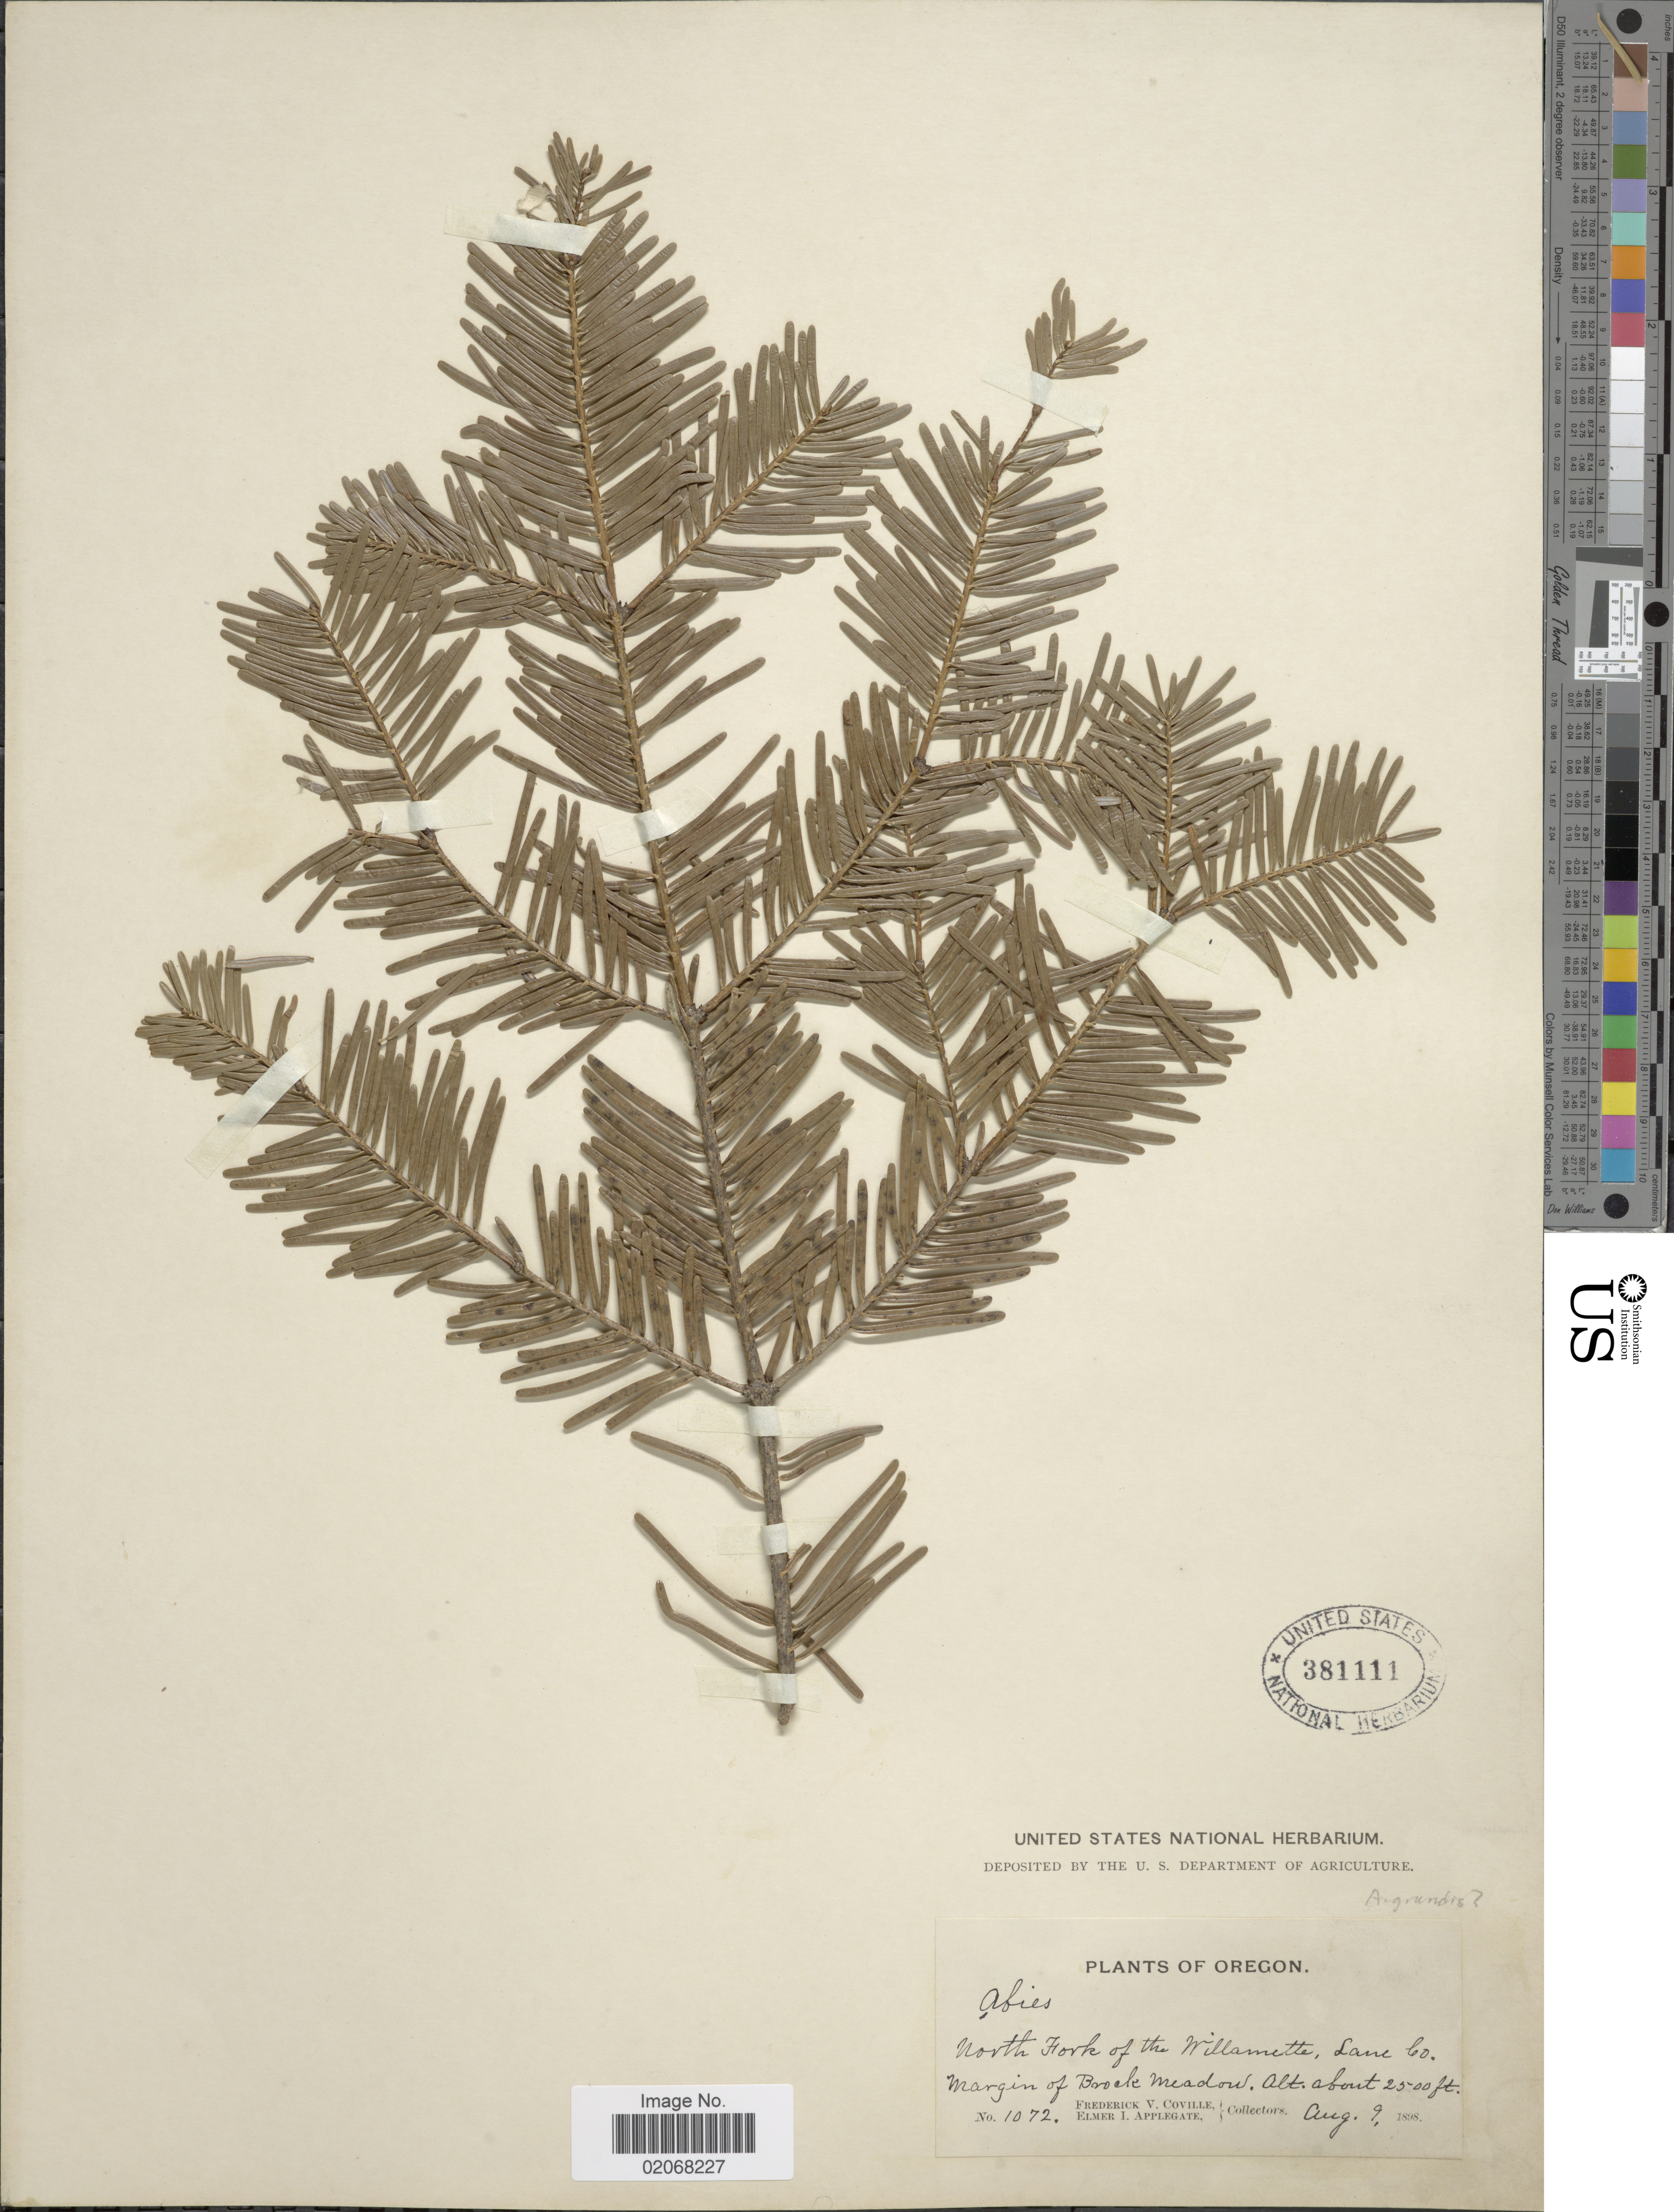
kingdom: Plantae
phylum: Tracheophyta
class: Pinopsida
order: Pinales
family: Pinaceae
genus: Abies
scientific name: Abies grandis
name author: (Douglas ex D. Don) Lindl.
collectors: F. V. Coville & E. I. Applegate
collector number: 1072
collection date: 1898-08-09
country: United States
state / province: Oregon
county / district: Lane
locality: North Fork of the Willamette, Lane Co. Margin of Brock Meadow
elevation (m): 762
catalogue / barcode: US 381111